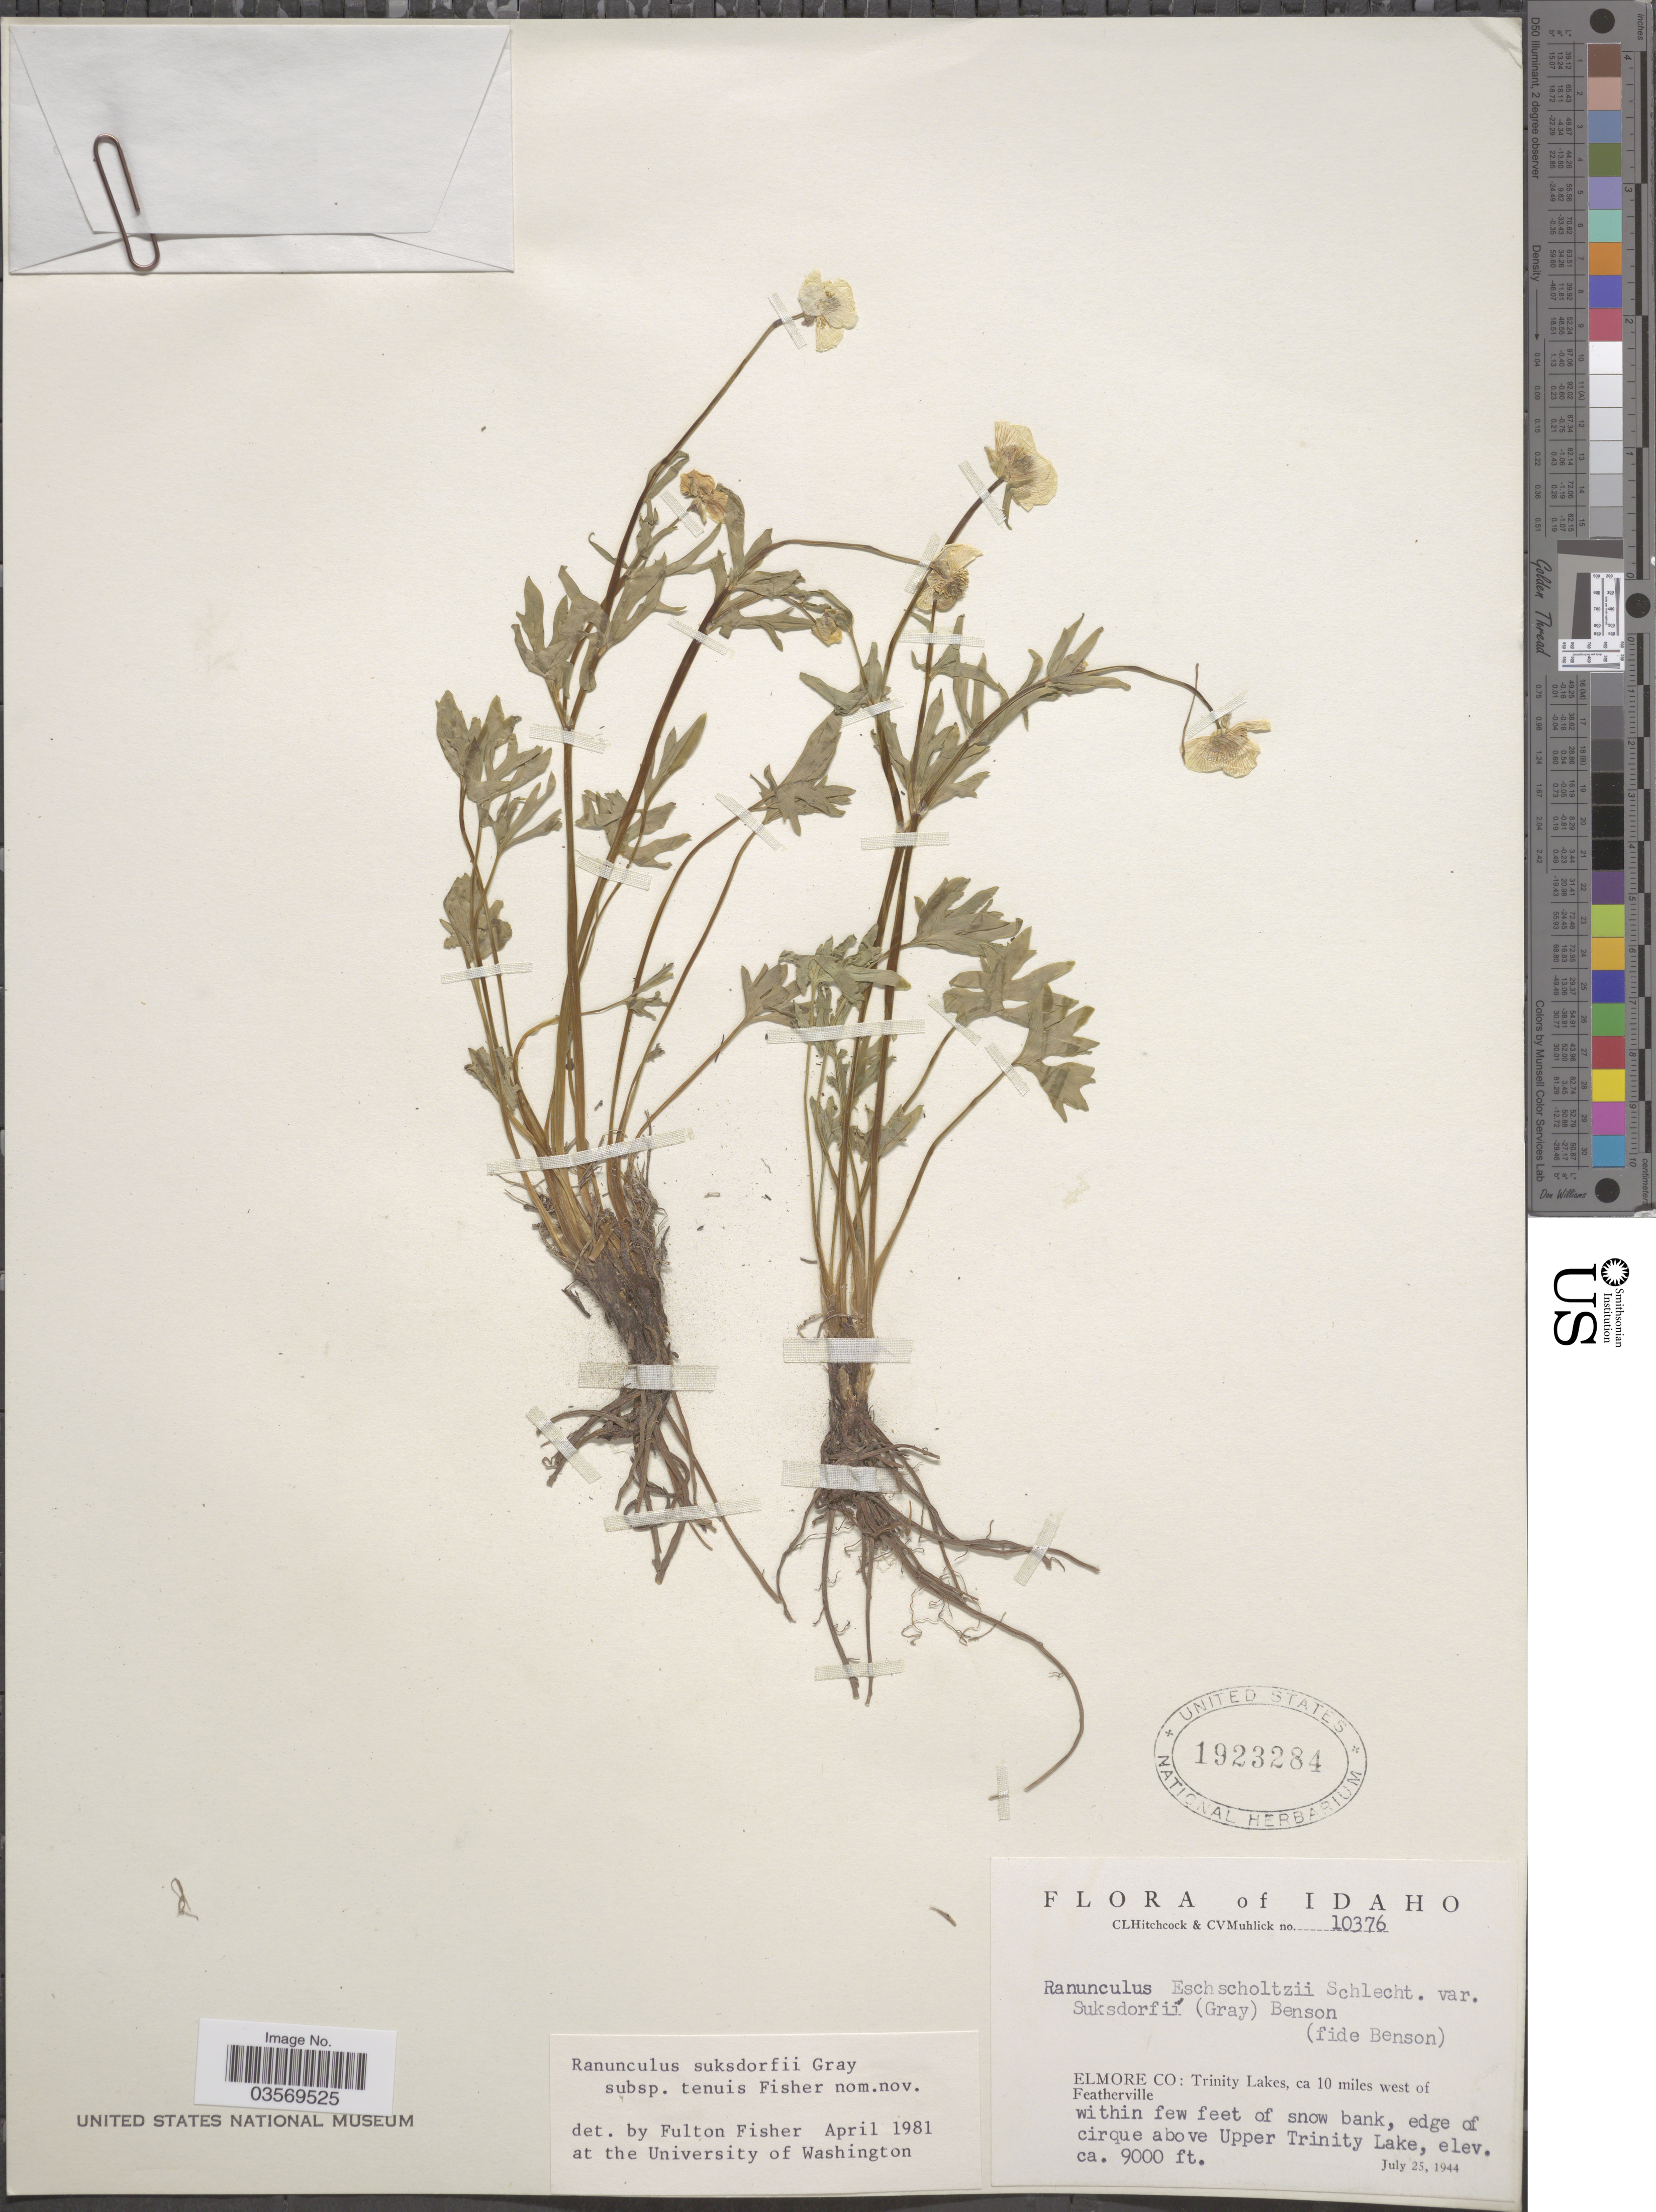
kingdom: Plantae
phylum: Tracheophyta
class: Magnoliopsida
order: Ranunculales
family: Ranunculaceae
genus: Ranunculus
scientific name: Ranunculus suksdorfii subsp. tenuis F.J.F. Fisher, nom. nov. ined.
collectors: C. L. Hitchcock & C. V. Muhlick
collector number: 10376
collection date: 1944-06-25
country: United States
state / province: Idaho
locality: Elmore Co: Trinity Lakes, ca 10 miles west of Featherville. Edge of cirque above Upper Trinity Lake.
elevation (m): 2743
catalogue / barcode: US 1923284